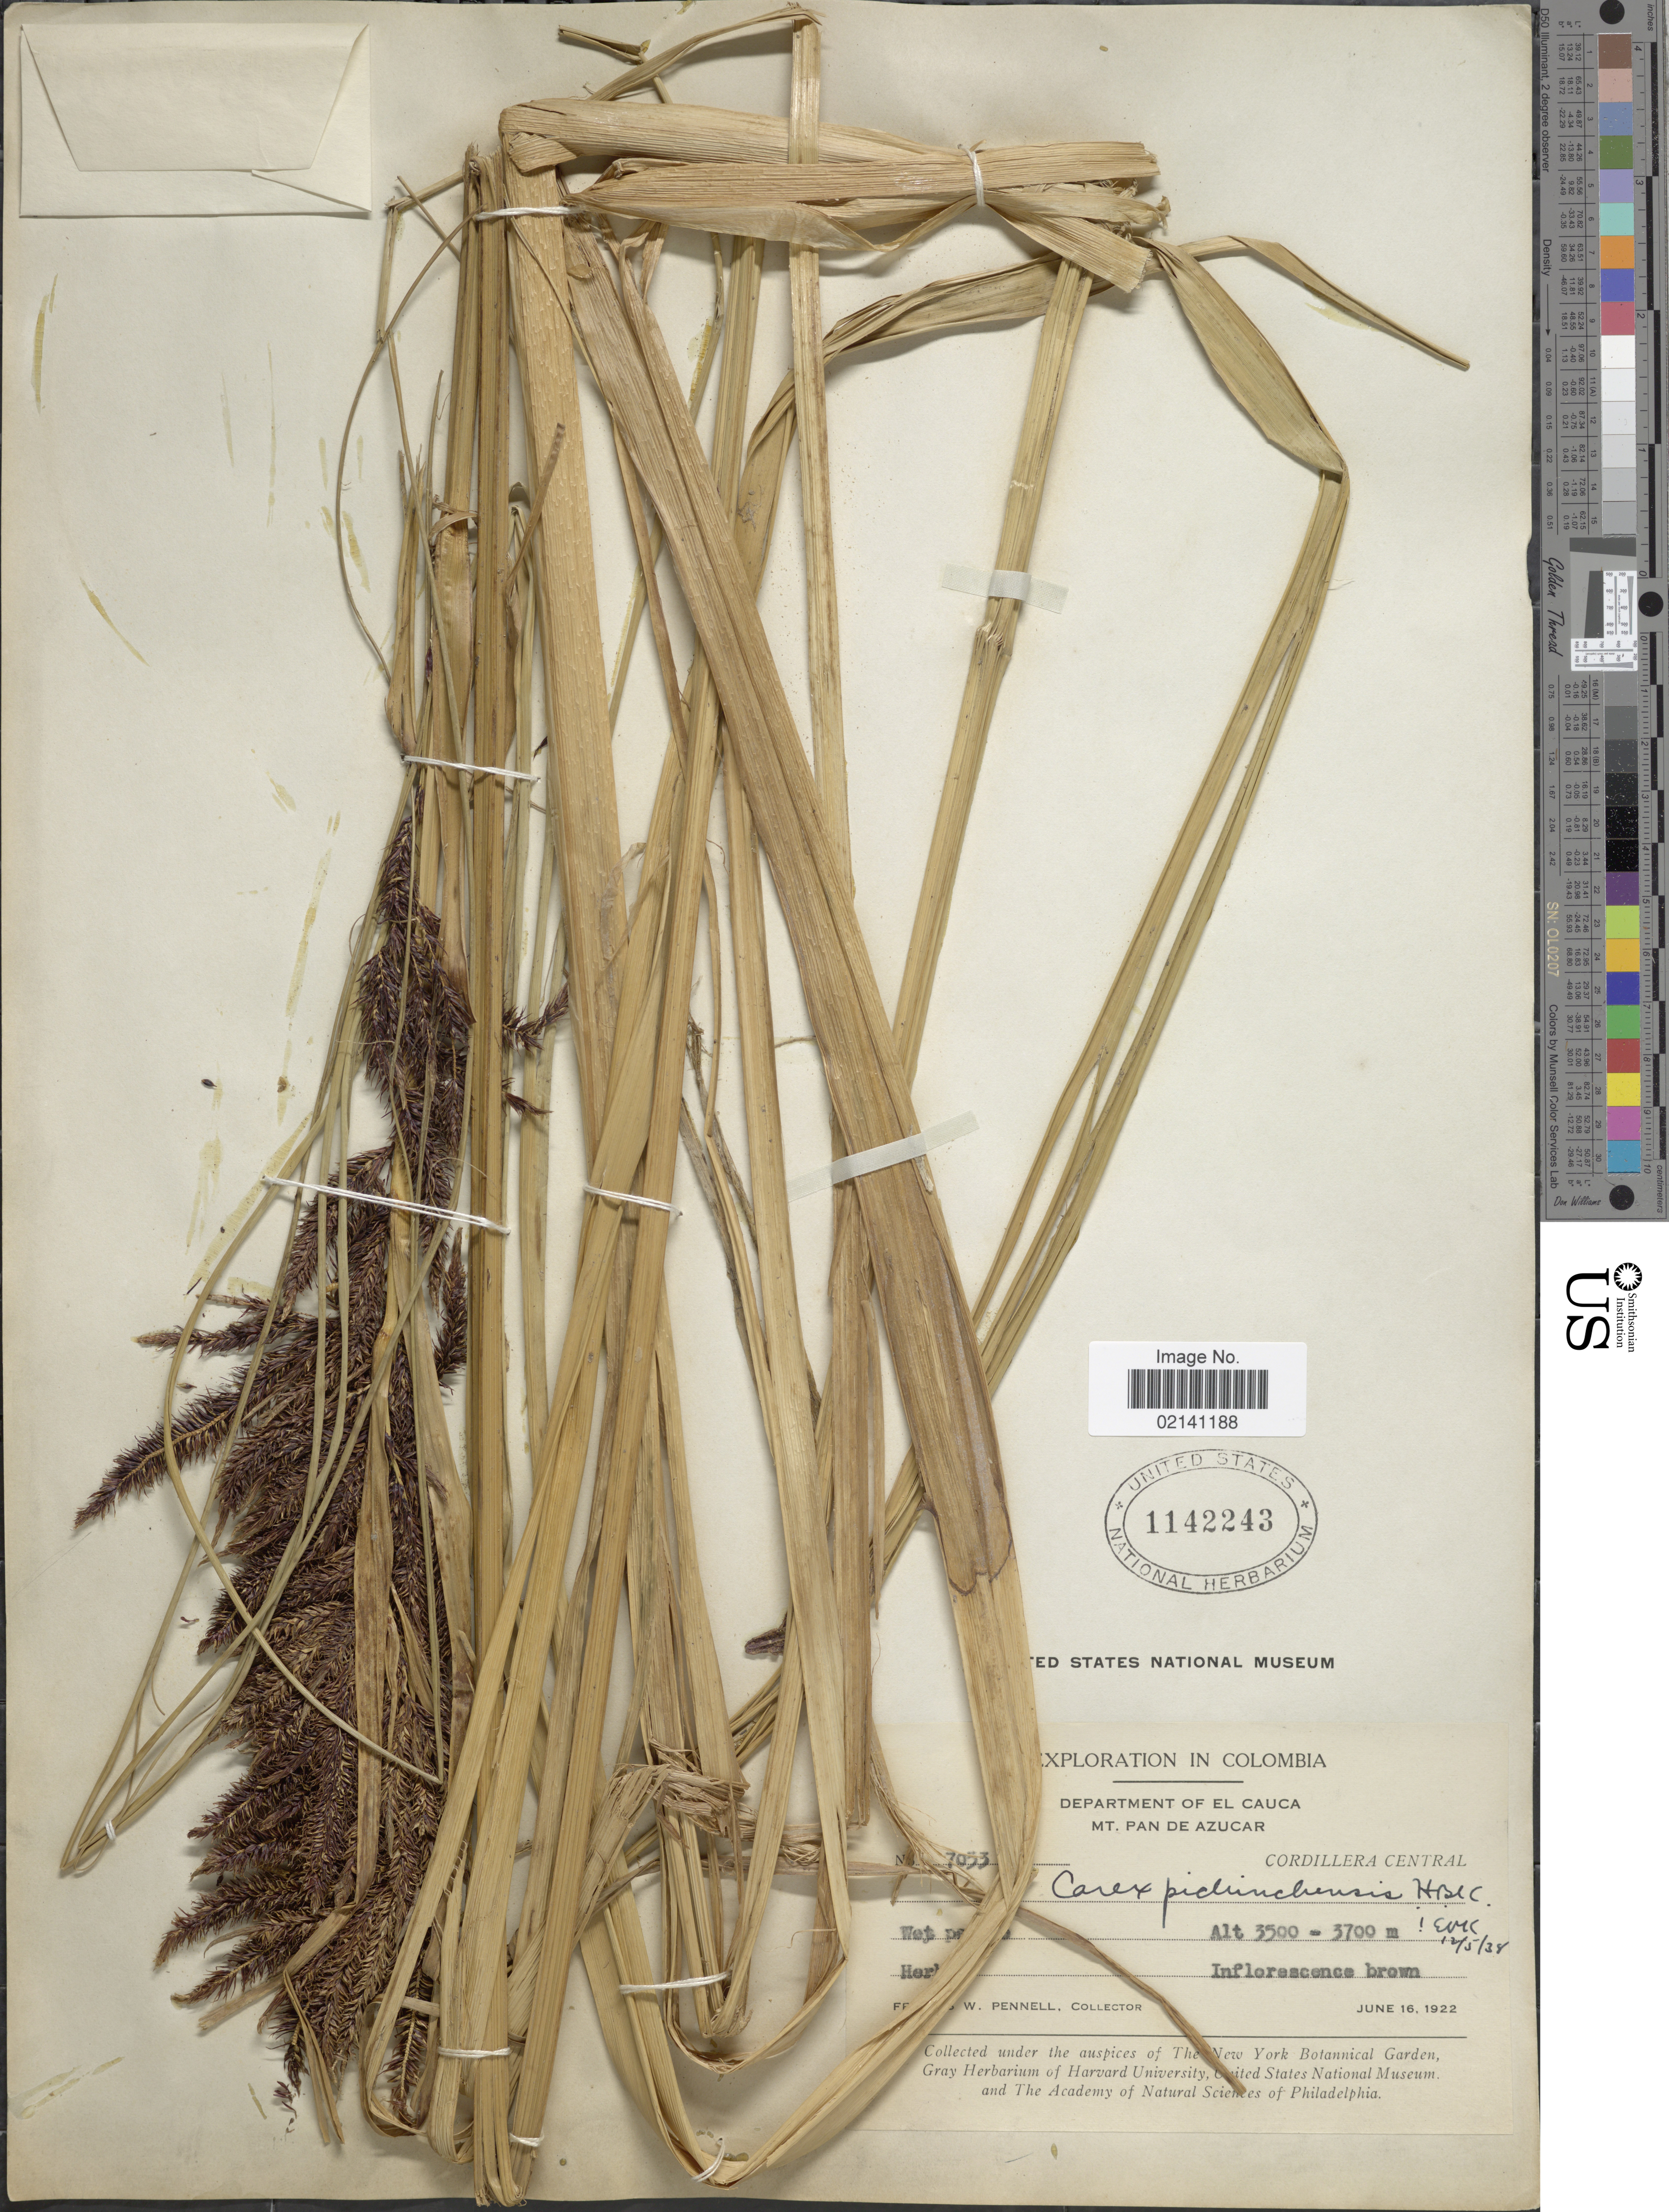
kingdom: Plantae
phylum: Tracheophyta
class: Liliopsida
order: Poales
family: Cyperaceae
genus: Carex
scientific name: Carex lemanniana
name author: Boott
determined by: Jimnéz-Mejias, Pedro, (UPOS), Universidad Pablo de Olavide (SPAIN)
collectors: F. W. Pennell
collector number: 7053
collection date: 1922-06-16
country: Colombia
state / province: Cauca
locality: Department of El Cauca, Mt. Pan de Azucar, Cordillera Central.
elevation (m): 3500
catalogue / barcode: US 1142243